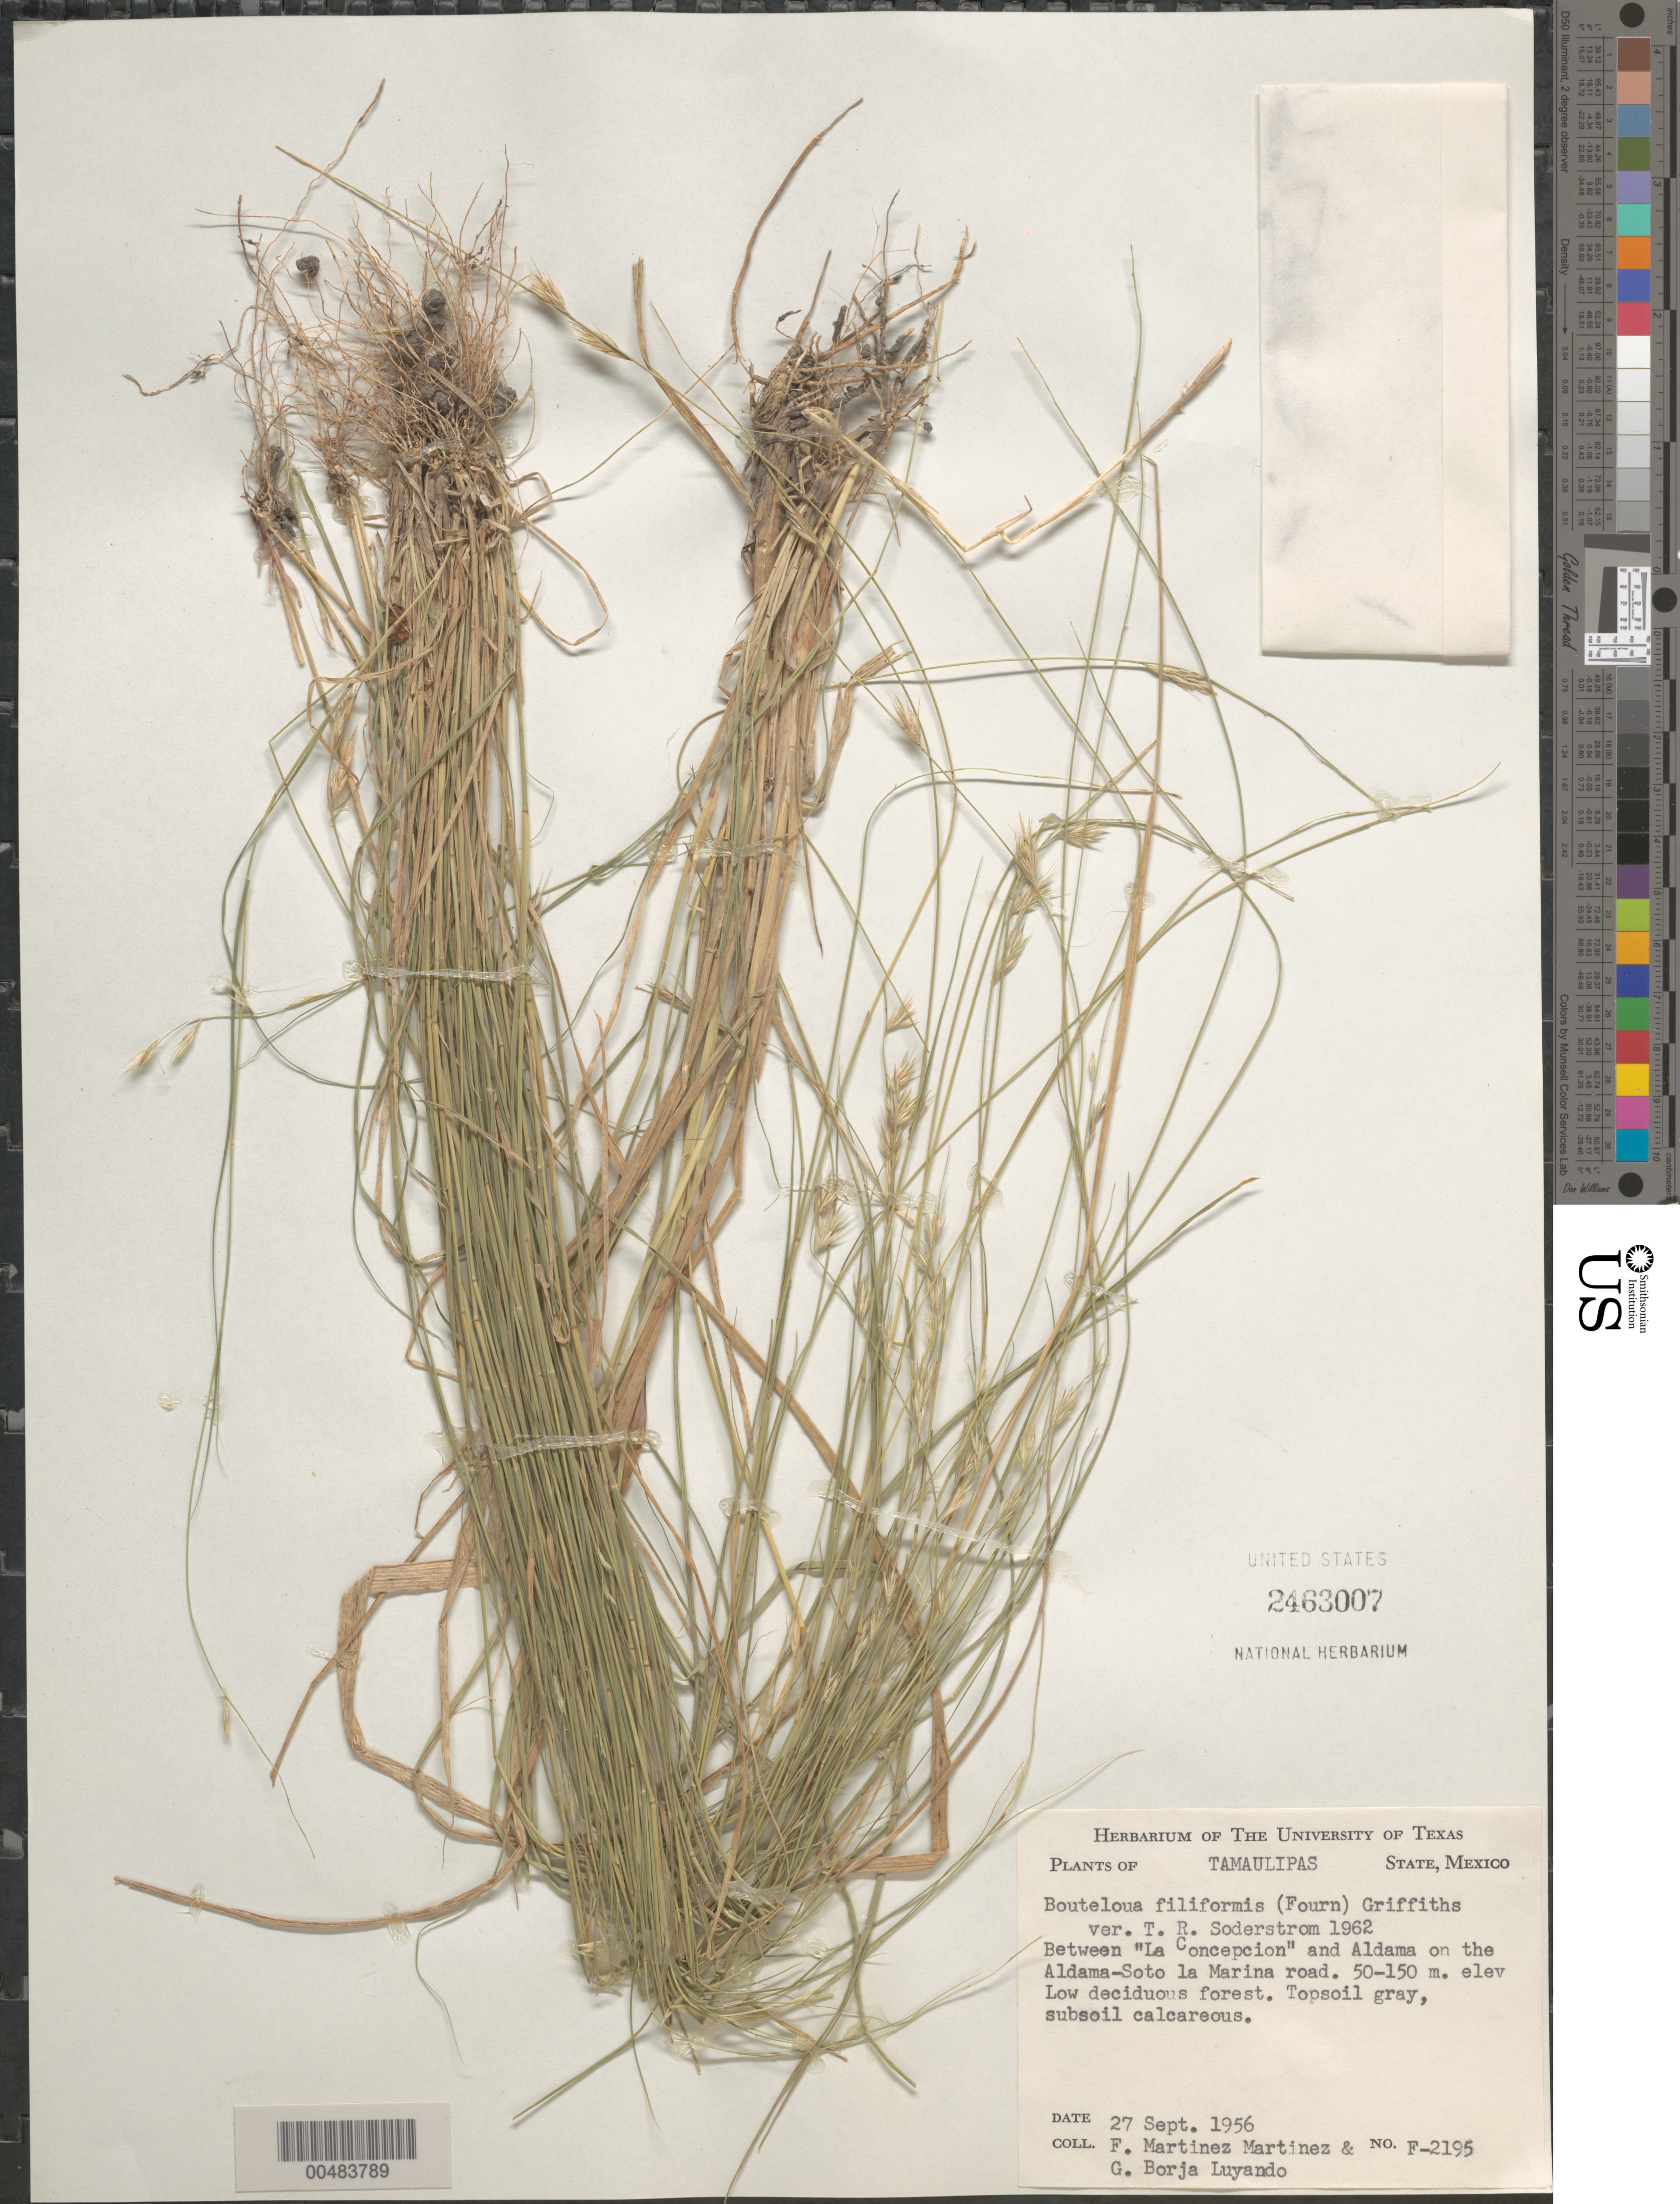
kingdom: Plantae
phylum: Tracheophyta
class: Liliopsida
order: Poales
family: Poaceae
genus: Bouteloua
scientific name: Bouteloua repens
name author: (Kunth) Scribn. & Merr.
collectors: F. Martinez-M. & G. Borja-Luyando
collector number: F-2195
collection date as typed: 27 Sep 1956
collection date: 1956-09-27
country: Mexico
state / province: Tamaulipas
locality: Between La Concepcion and Aldama on the Aldama-Soto la Marina rd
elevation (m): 50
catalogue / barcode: US 2463007